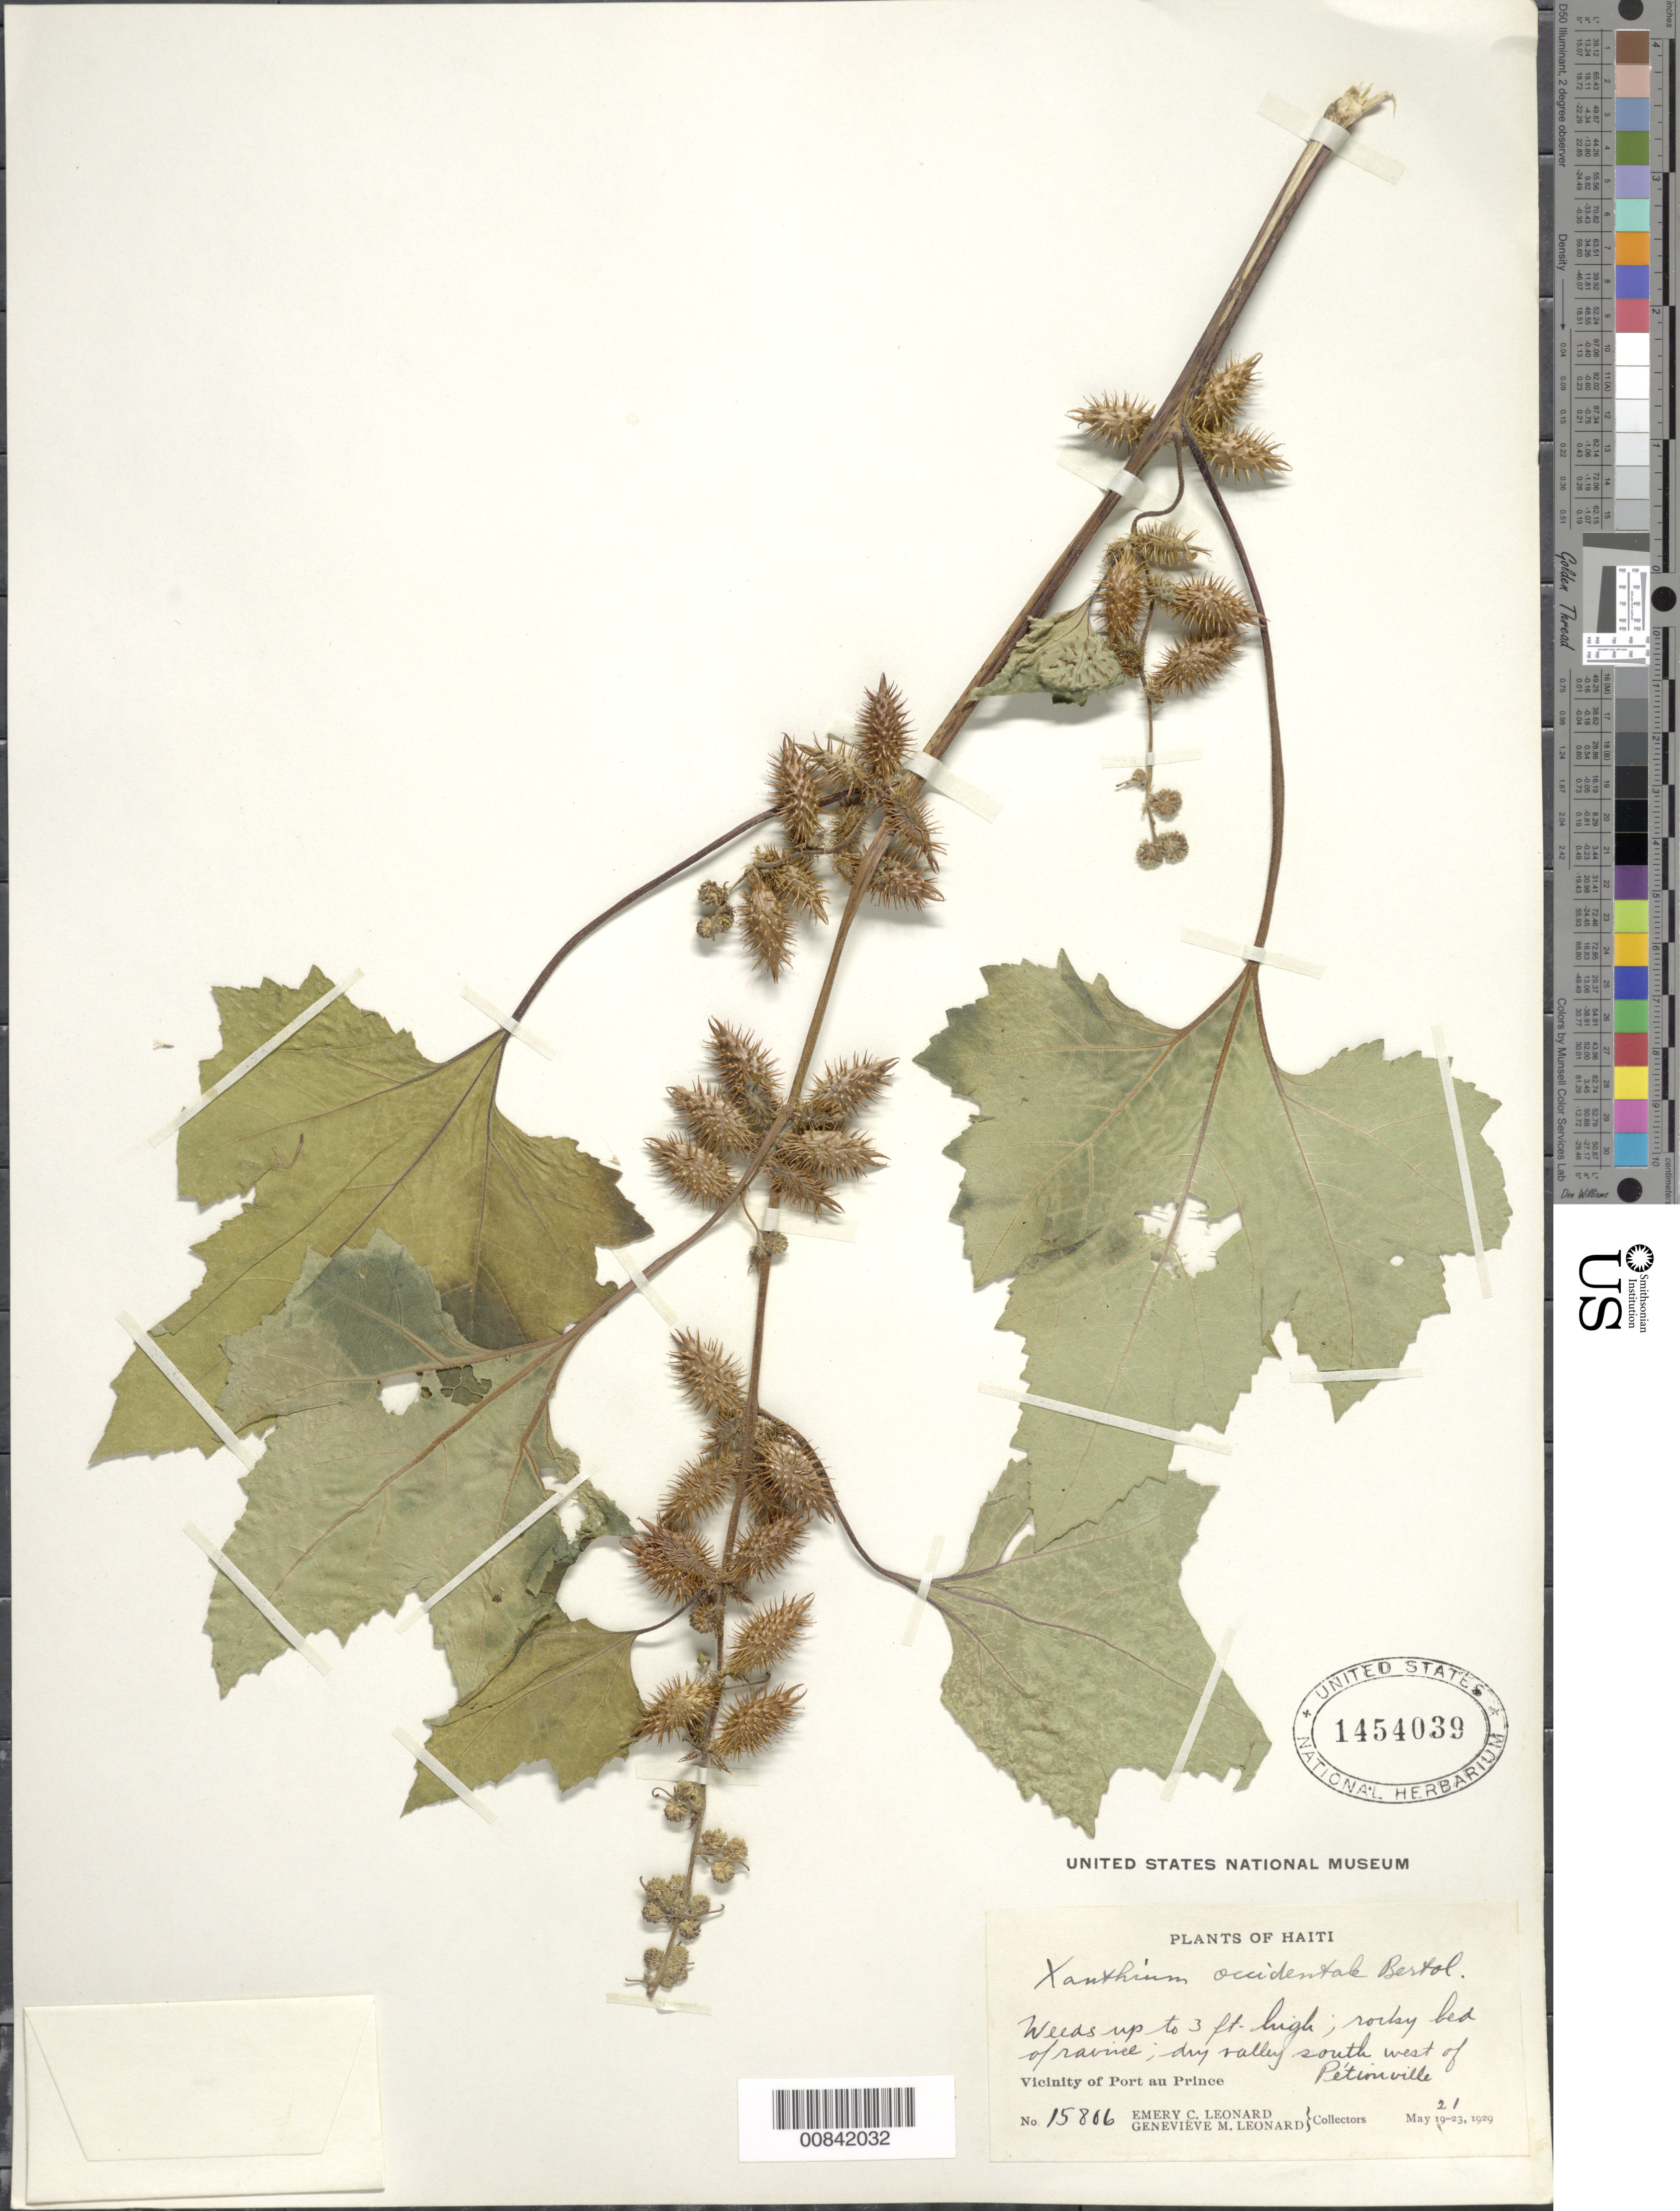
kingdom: Plantae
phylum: Tracheophyta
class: Magnoliopsida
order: Asterales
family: Asteraceae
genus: Xanthium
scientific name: Xanthium strumarium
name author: L.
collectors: E. C. Leonard & G. M. Leonard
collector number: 15806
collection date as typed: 21 May 1929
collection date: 1929-05-21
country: Haiti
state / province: Ouest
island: Hispaniola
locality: Vicinity of Port-au-Prince, valley 1450638SW of Pétionville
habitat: Rocky bed of ravine in dry valley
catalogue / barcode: US 1454039